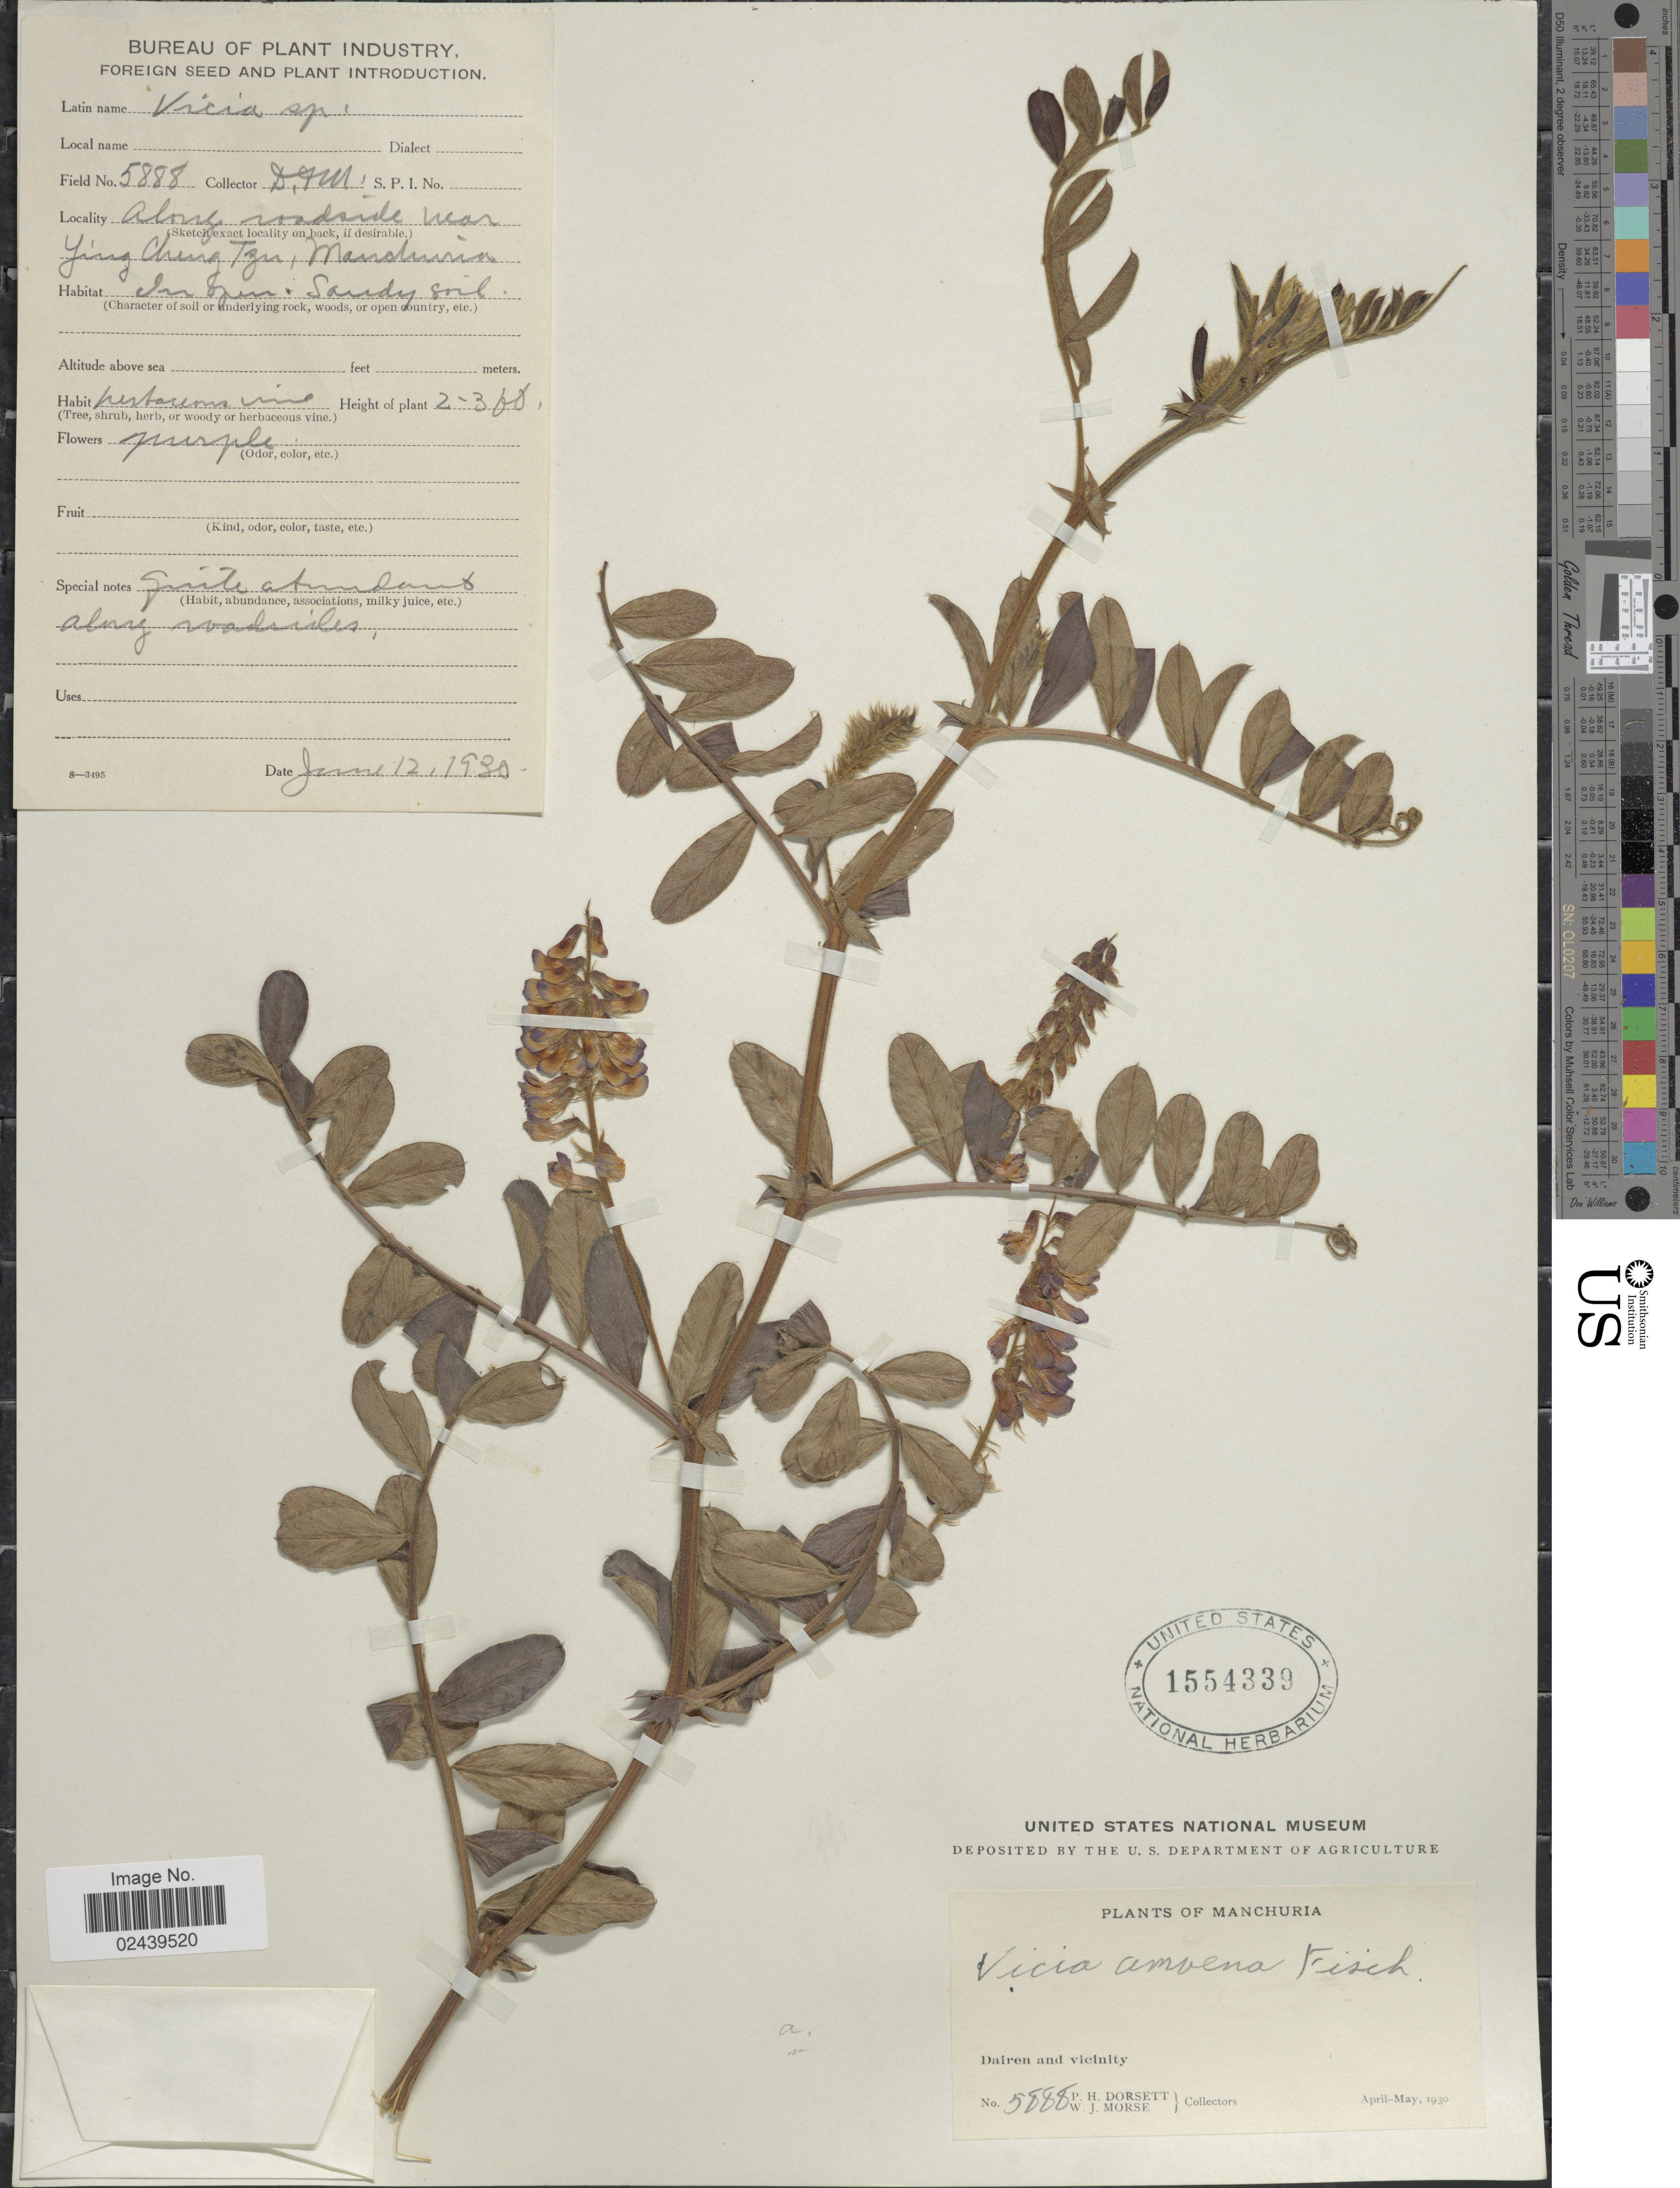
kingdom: Plantae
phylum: Tracheophyta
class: Magnoliopsida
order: Fabales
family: Fabaceae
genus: Vicia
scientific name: Vicia amoena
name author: Fisch. ex Ser.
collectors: P. H. Dorsett & W. J. Morse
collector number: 5888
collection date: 1930-06-12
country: China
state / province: Liaoning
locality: Manchuria, Dairen and vicinity, Katon Village, Manchuria, along roadside near Ying Cheng Tzu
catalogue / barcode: US 1554339